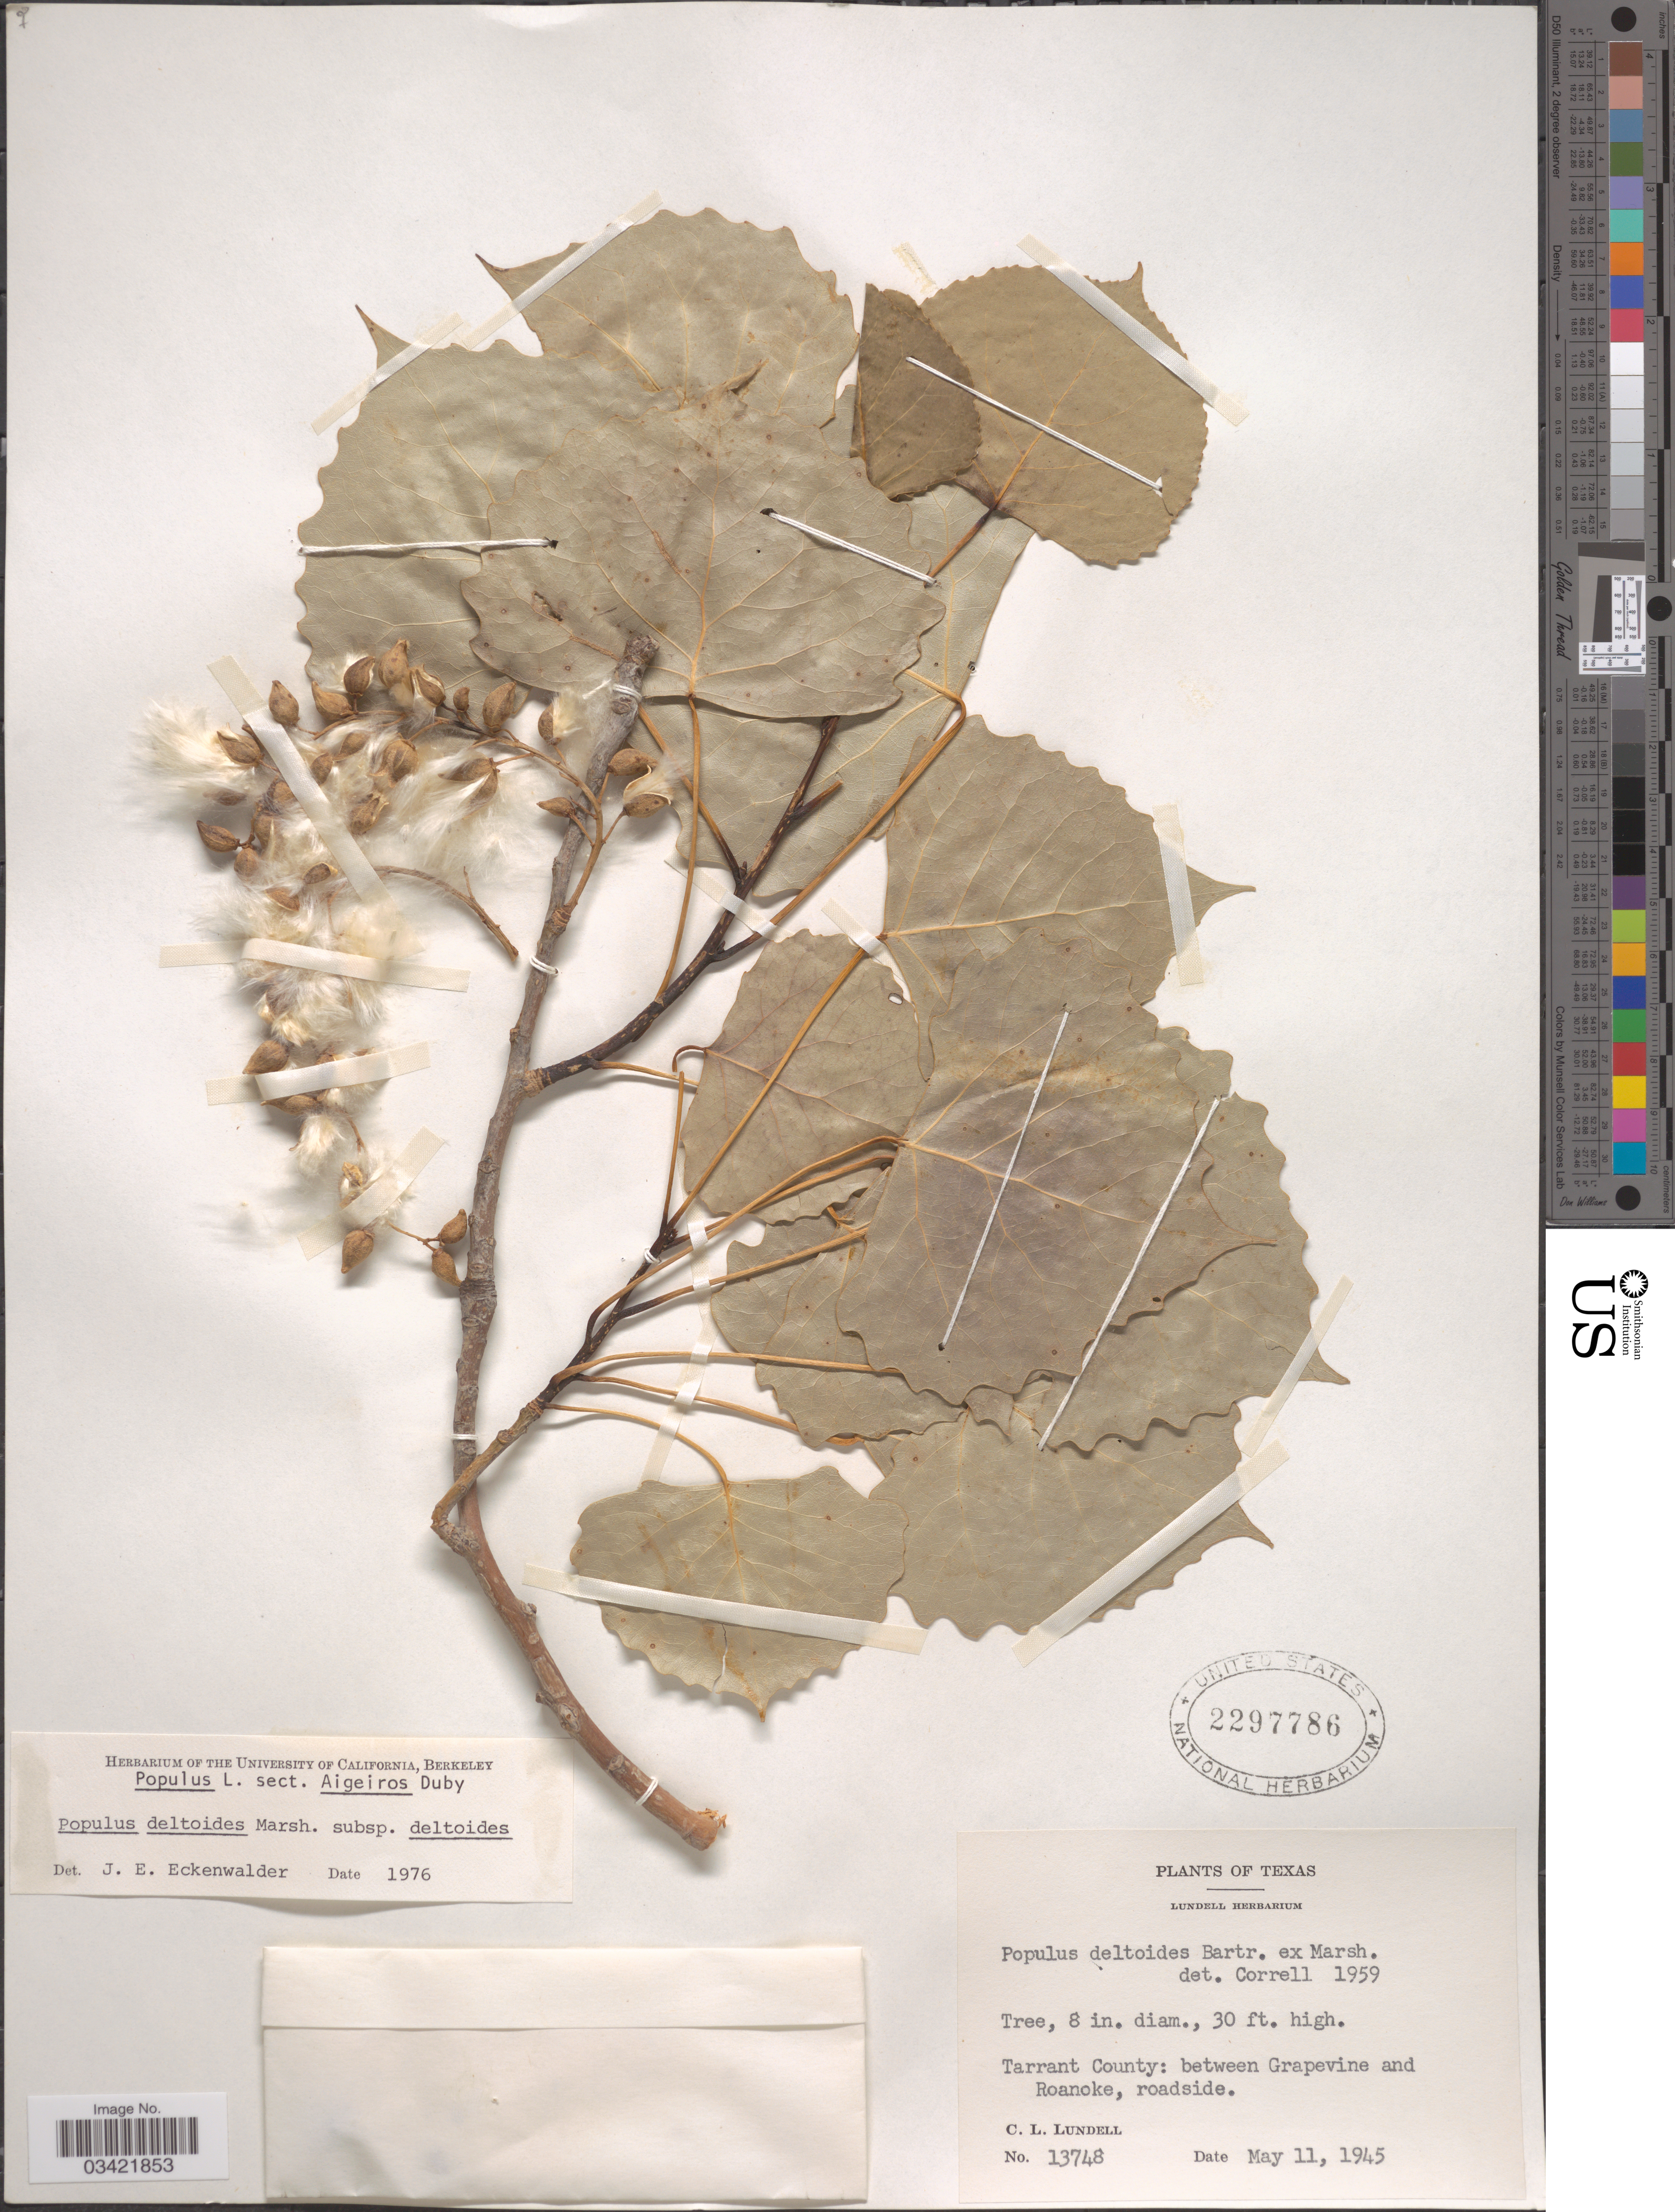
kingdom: Plantae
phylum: Tracheophyta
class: Magnoliopsida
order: Malpighiales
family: Salicaceae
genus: Populus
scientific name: Populus deltoides subsp. deltoides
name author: W. Bartram ex Marshall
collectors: C. L. Lundell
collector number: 13748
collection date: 1945-05-11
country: United States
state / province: Texas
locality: Tarrant County: between Grapevine and Roanoke, roadside.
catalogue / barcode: US 2297786